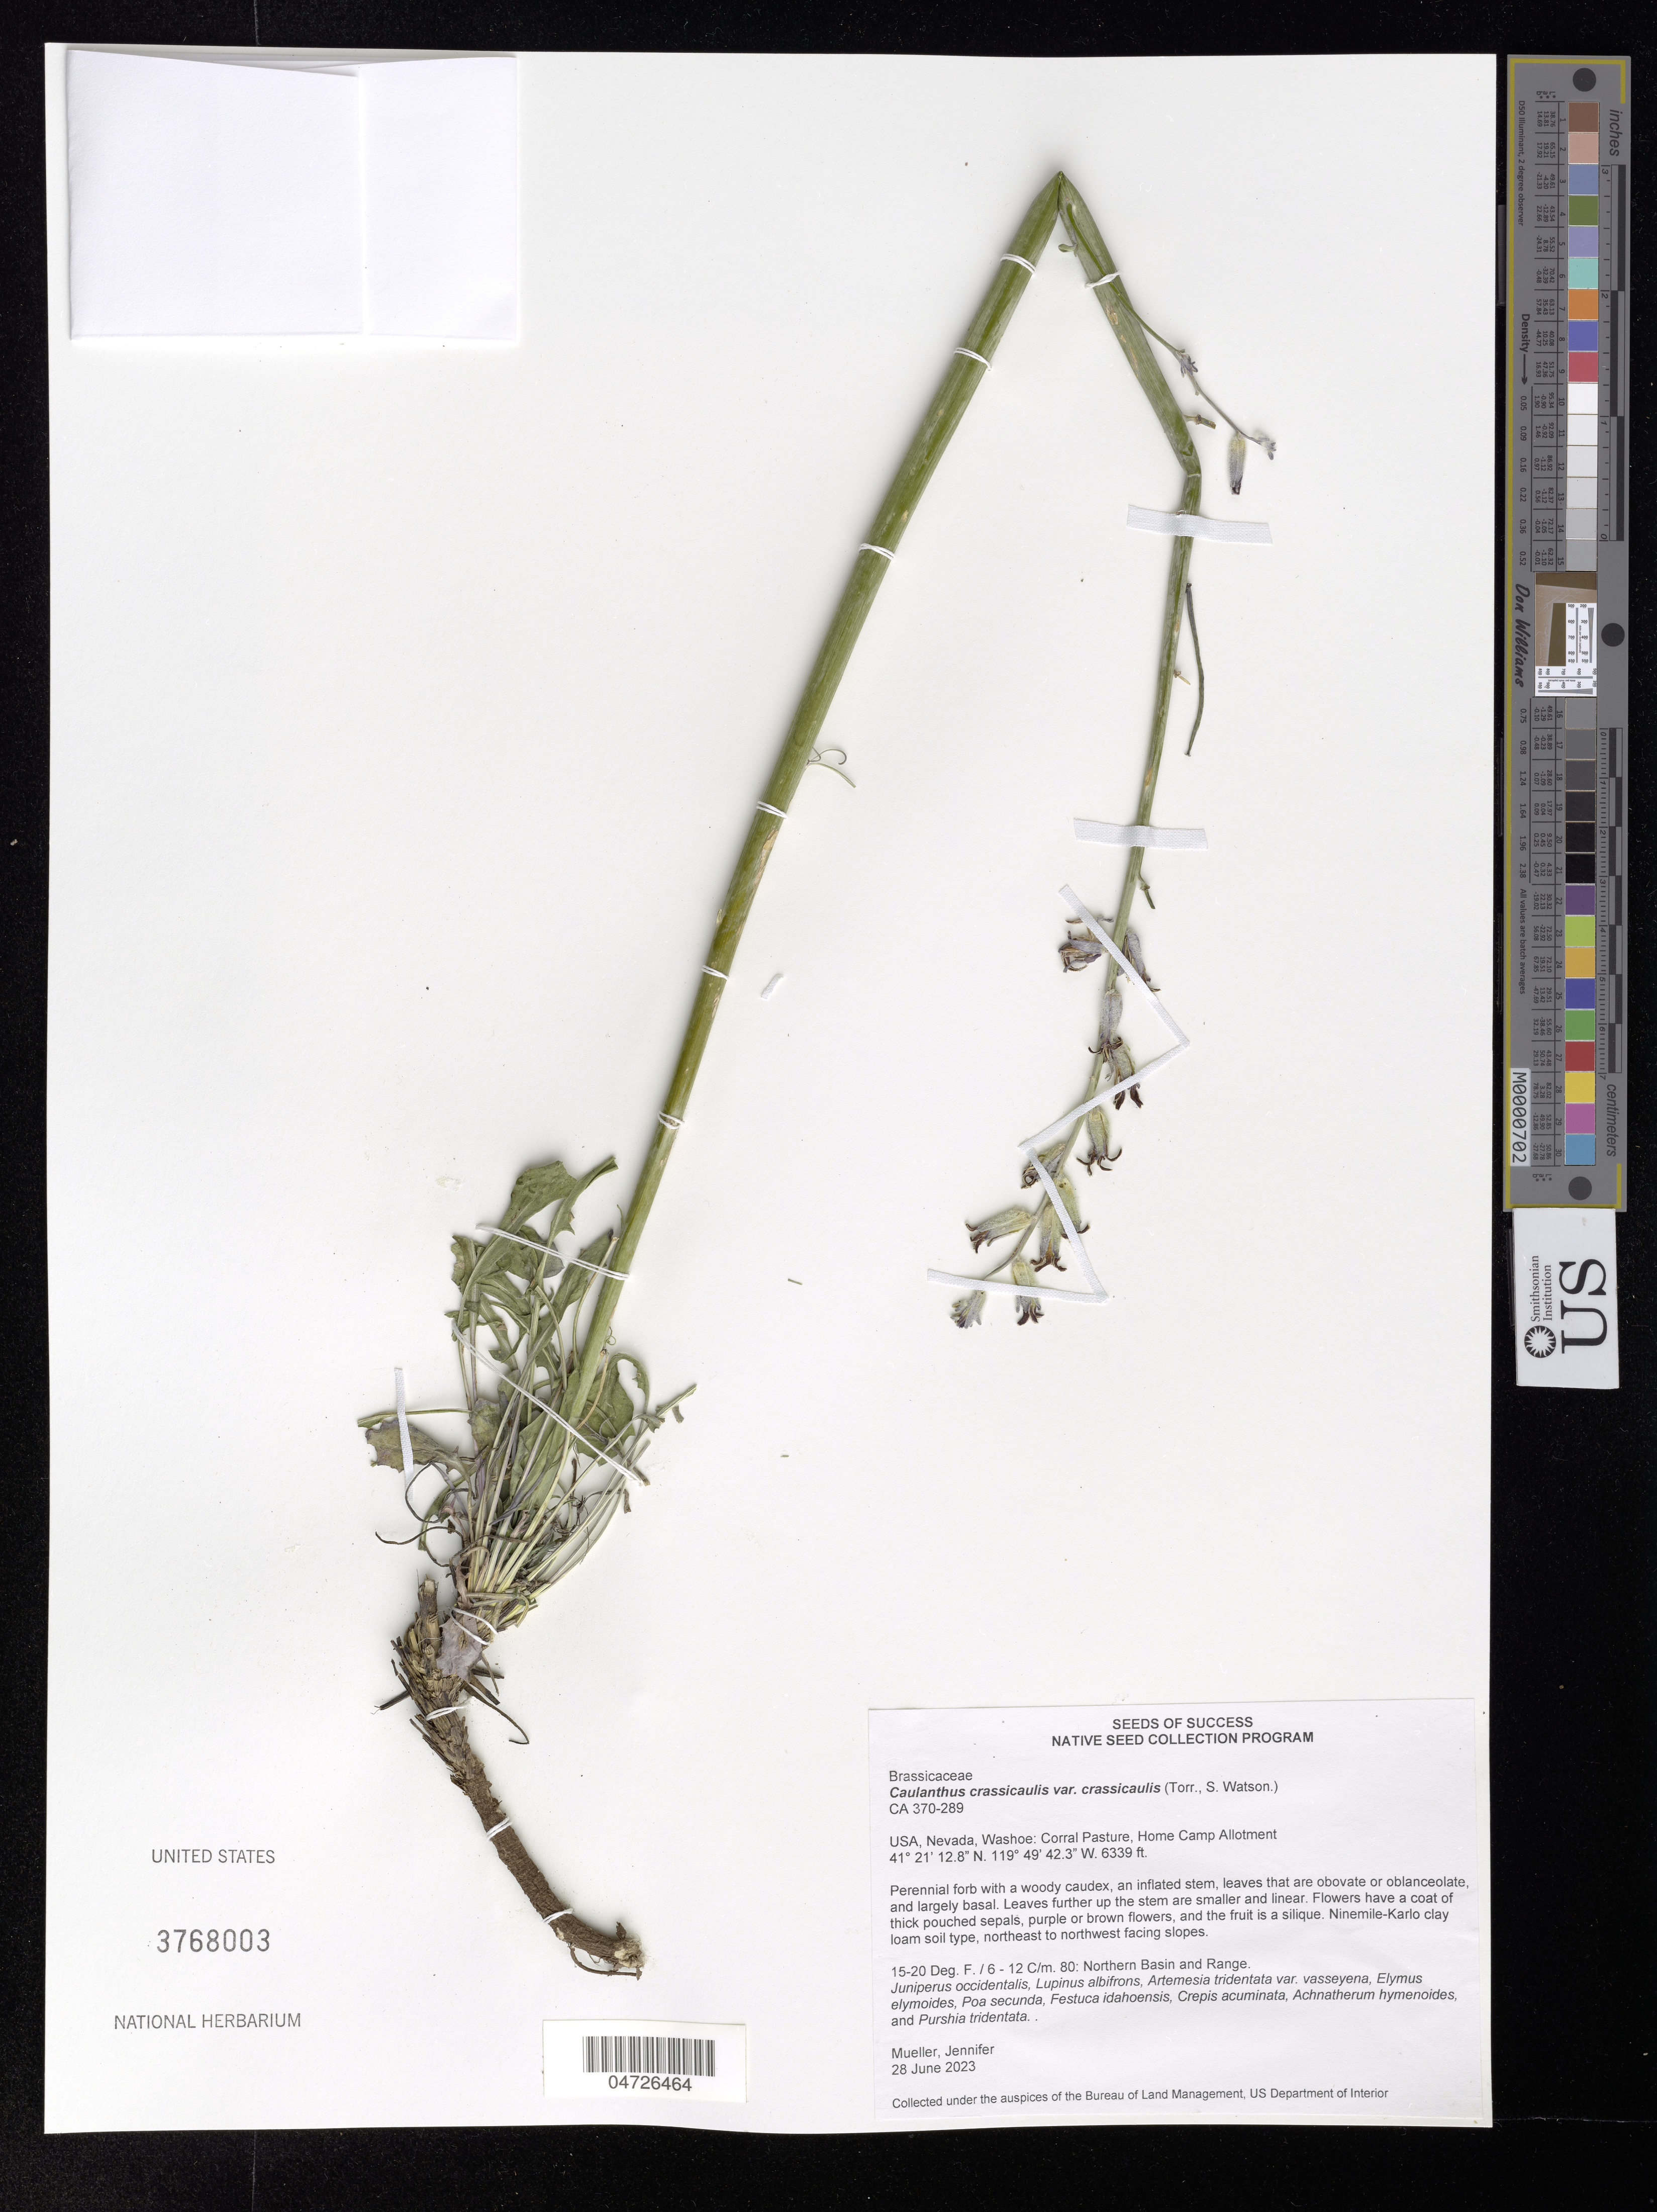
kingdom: Plantae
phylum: Tracheophyta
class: Magnoliopsida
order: Brassicales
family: Brassicaceae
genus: Caulanthus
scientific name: Caulanthus crassicaulis var. crassicaulis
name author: (Torr.) S. Watson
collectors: J. Mueller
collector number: CA 370-289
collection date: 2023-06-28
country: United States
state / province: Nevada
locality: Washoe: Corral Pasture, Home Camp Allotment.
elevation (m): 1932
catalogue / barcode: US 3768003